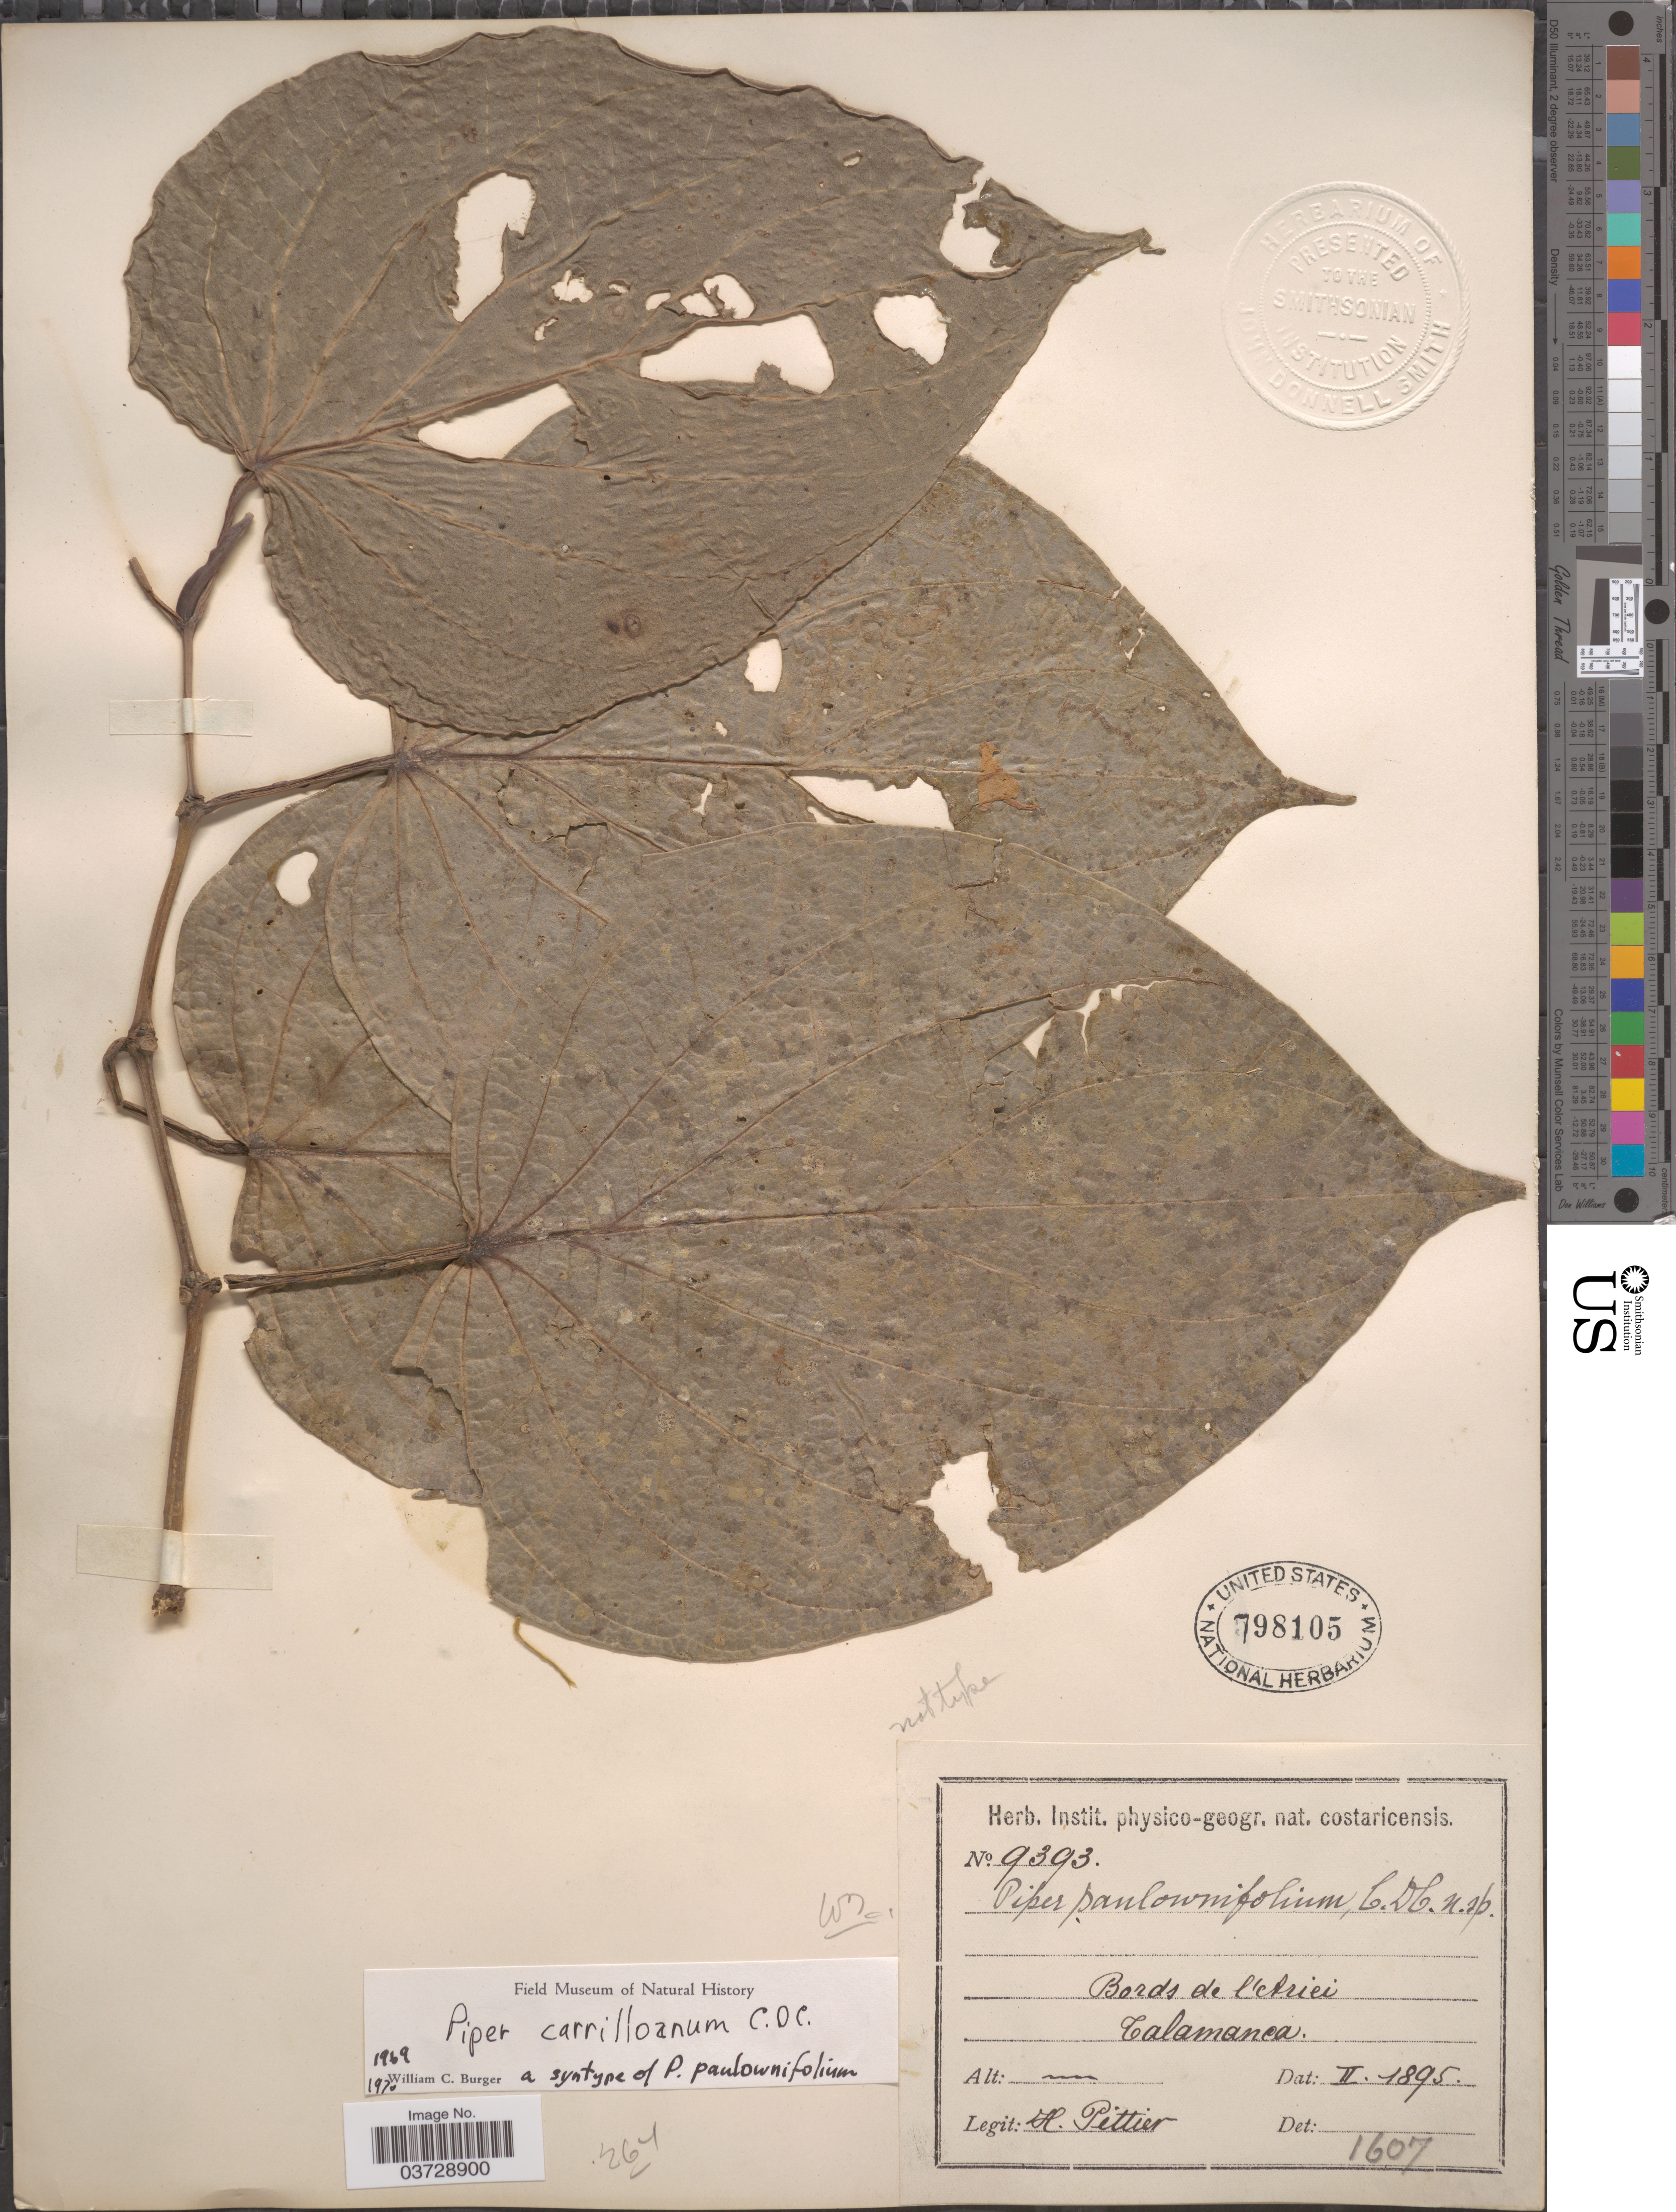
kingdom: Plantae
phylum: Tracheophyta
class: Magnoliopsida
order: Piperales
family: Piperaceae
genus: Piper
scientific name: Piper carrilloanum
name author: C. DC.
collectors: H. F. Pittier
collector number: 9393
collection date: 1895-02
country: Costa Rica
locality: Bords de l'Ariei. Talamanca.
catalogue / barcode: US 798105